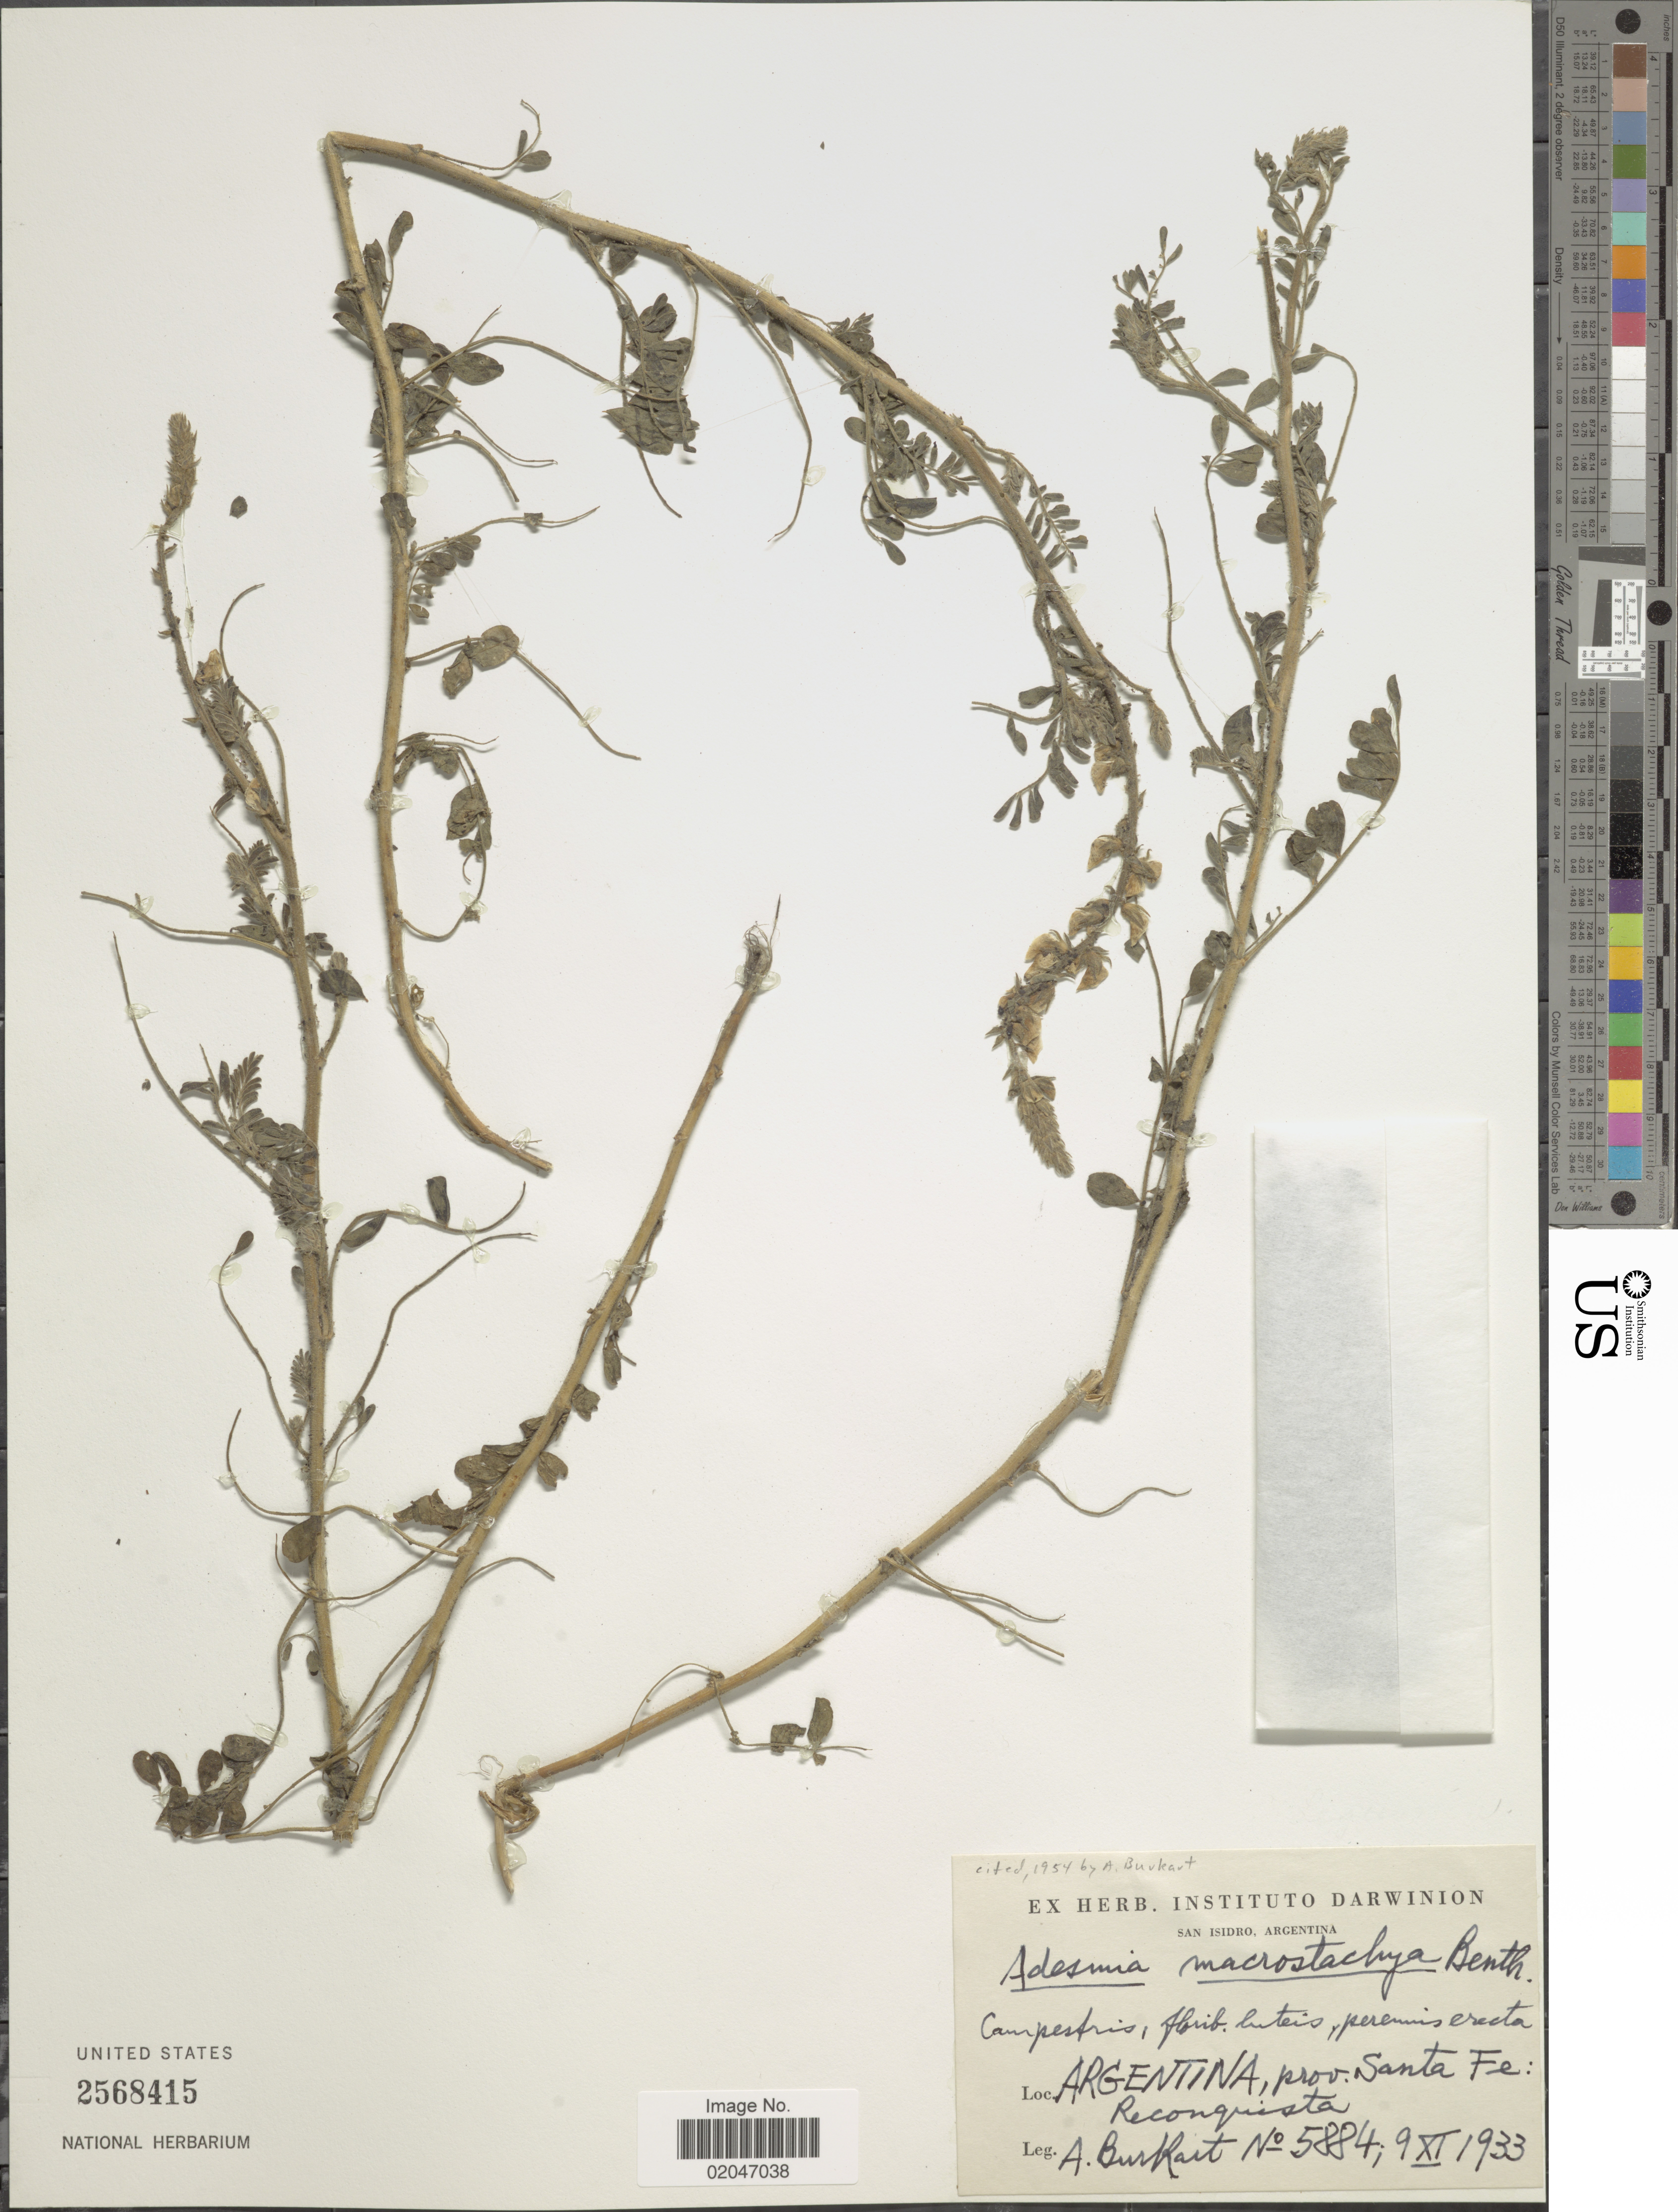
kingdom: Plantae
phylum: Tracheophyta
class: Magnoliopsida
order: Fabales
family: Fabaceae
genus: Adesmia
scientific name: Adesmia macrostachya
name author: Benth.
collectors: A. E. Burkart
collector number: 5884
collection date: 1933-11-09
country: Argentina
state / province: Santa Fe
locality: Reconquista.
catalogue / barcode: US 2568415